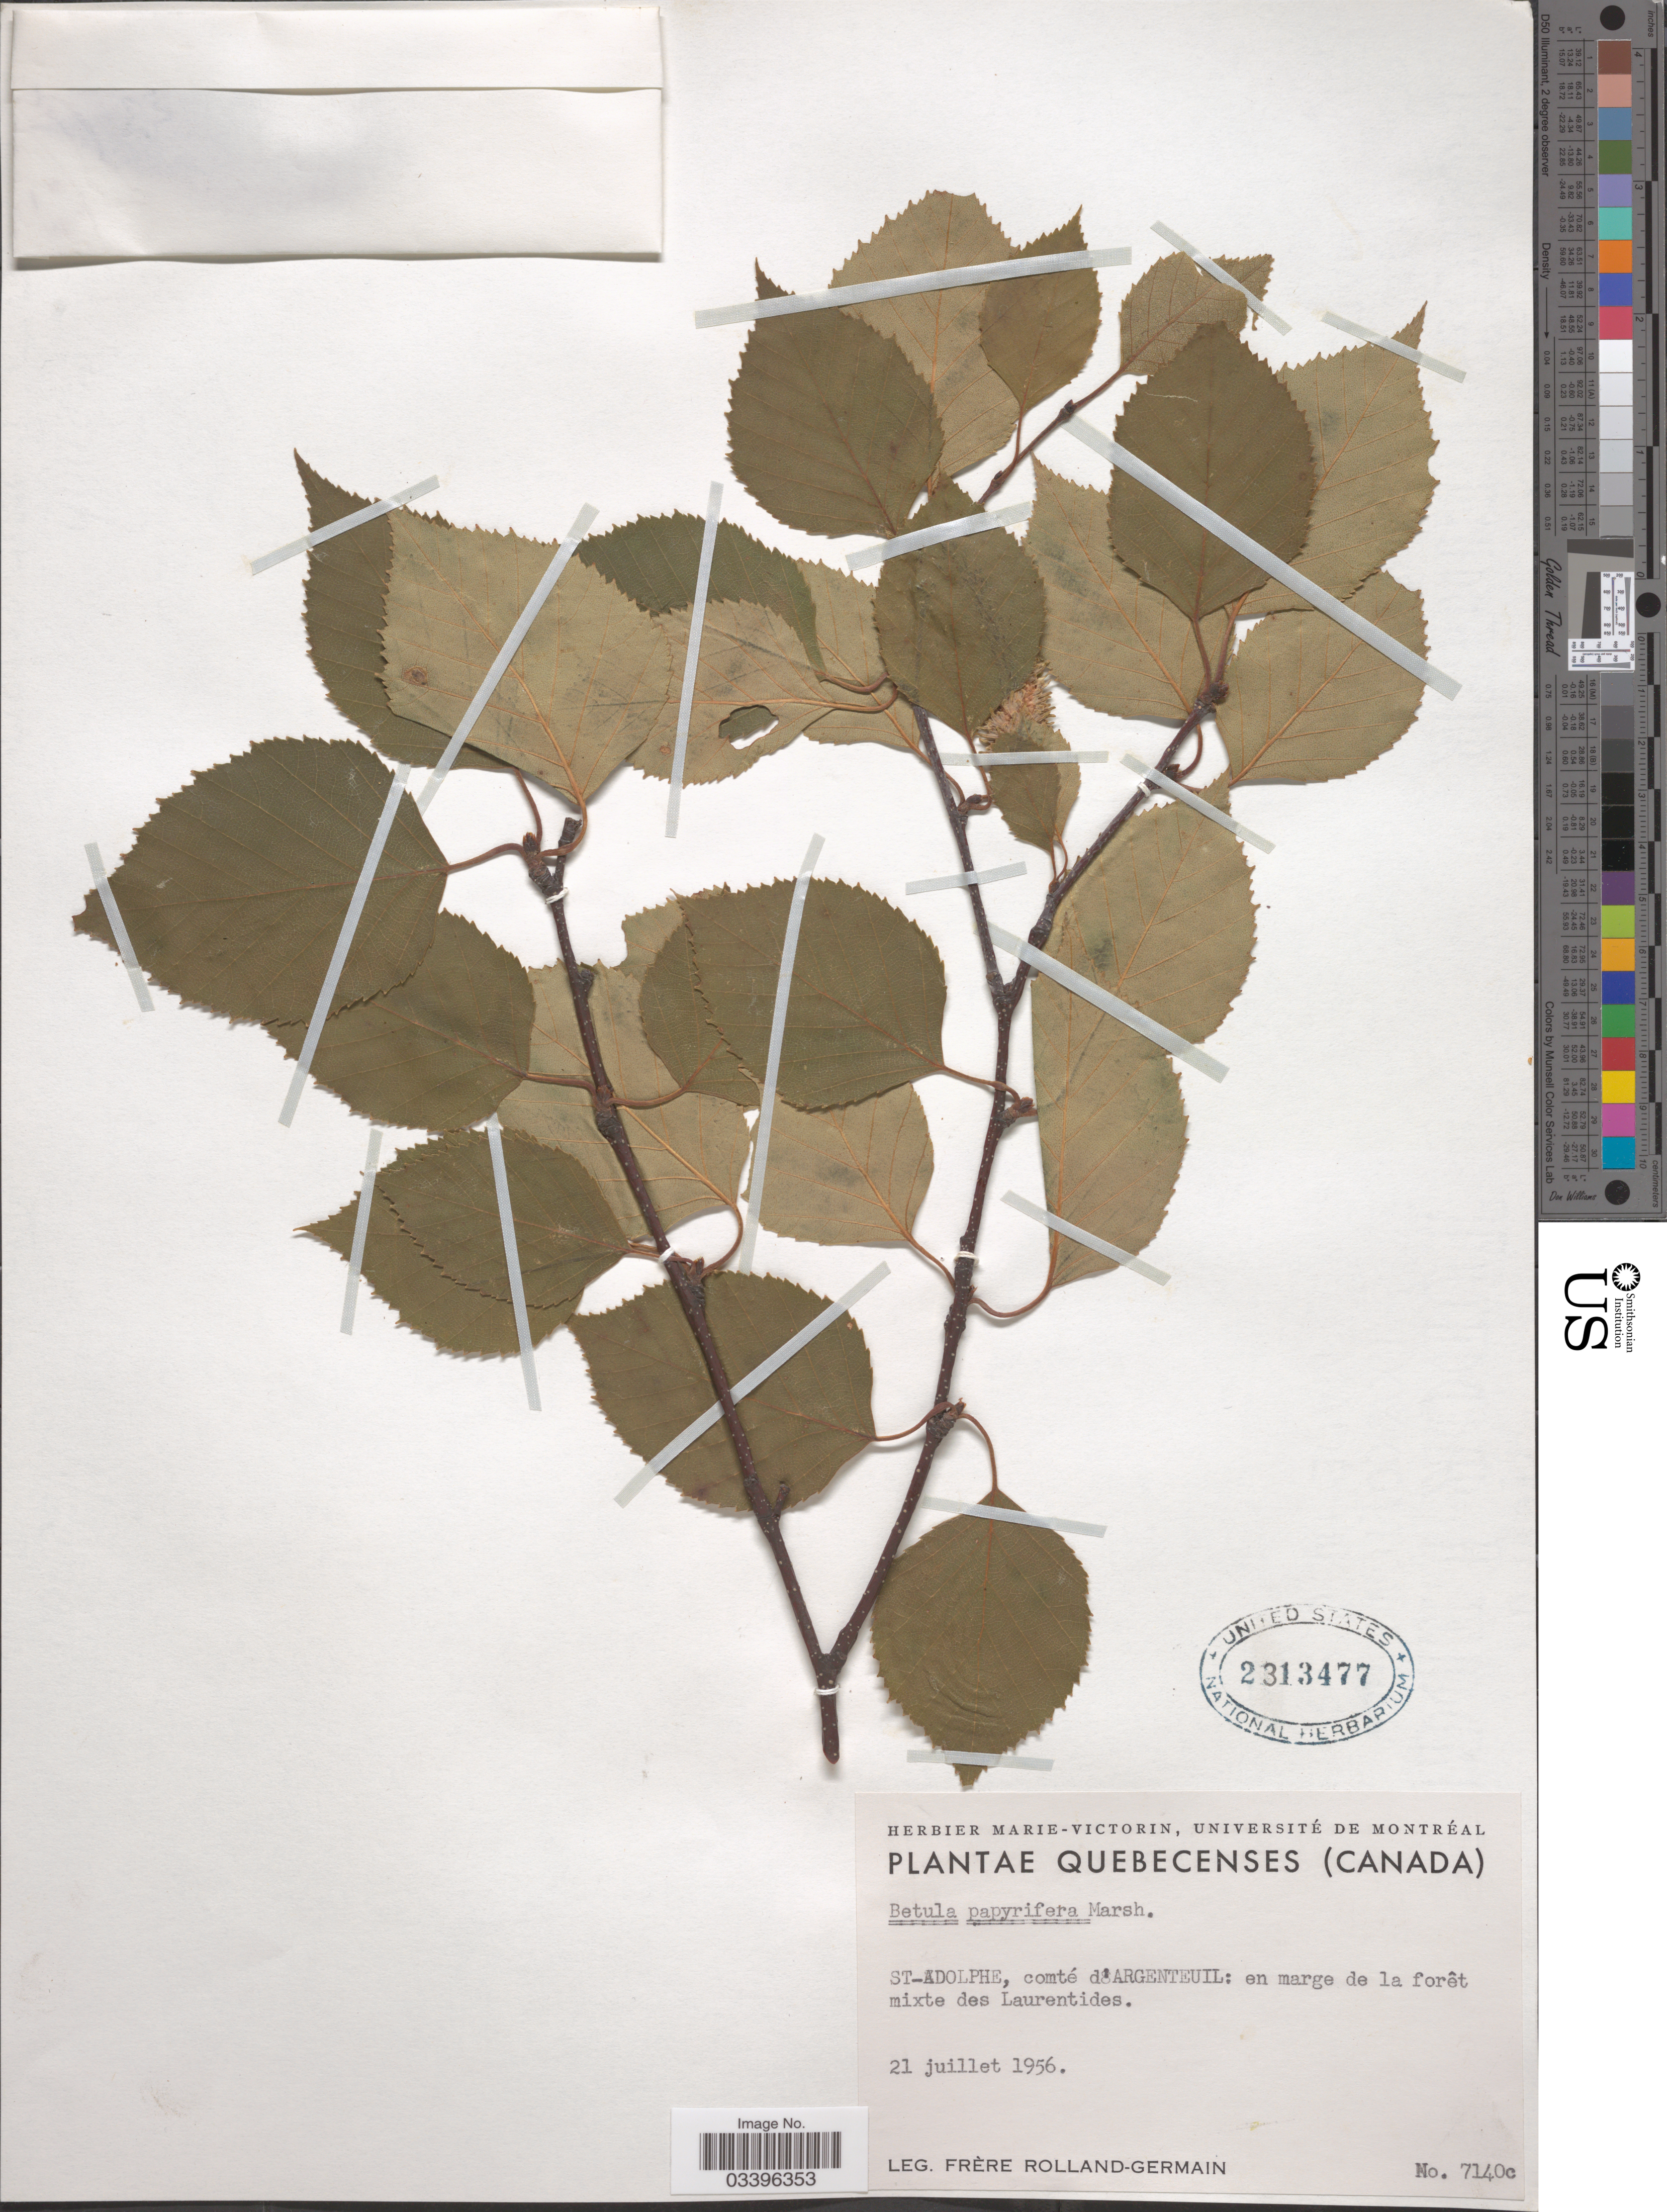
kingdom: Plantae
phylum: Tracheophyta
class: Magnoliopsida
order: Fagales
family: Betulaceae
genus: Betula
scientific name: Betula papyrifera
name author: Marshall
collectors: Rolland-Germain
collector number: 7140c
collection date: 1956-07-21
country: Canada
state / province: Quebec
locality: St-Adolphe, comté d'Argenteuil: en marge de la forêt mixte des Laurentides.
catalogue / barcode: US 2313477